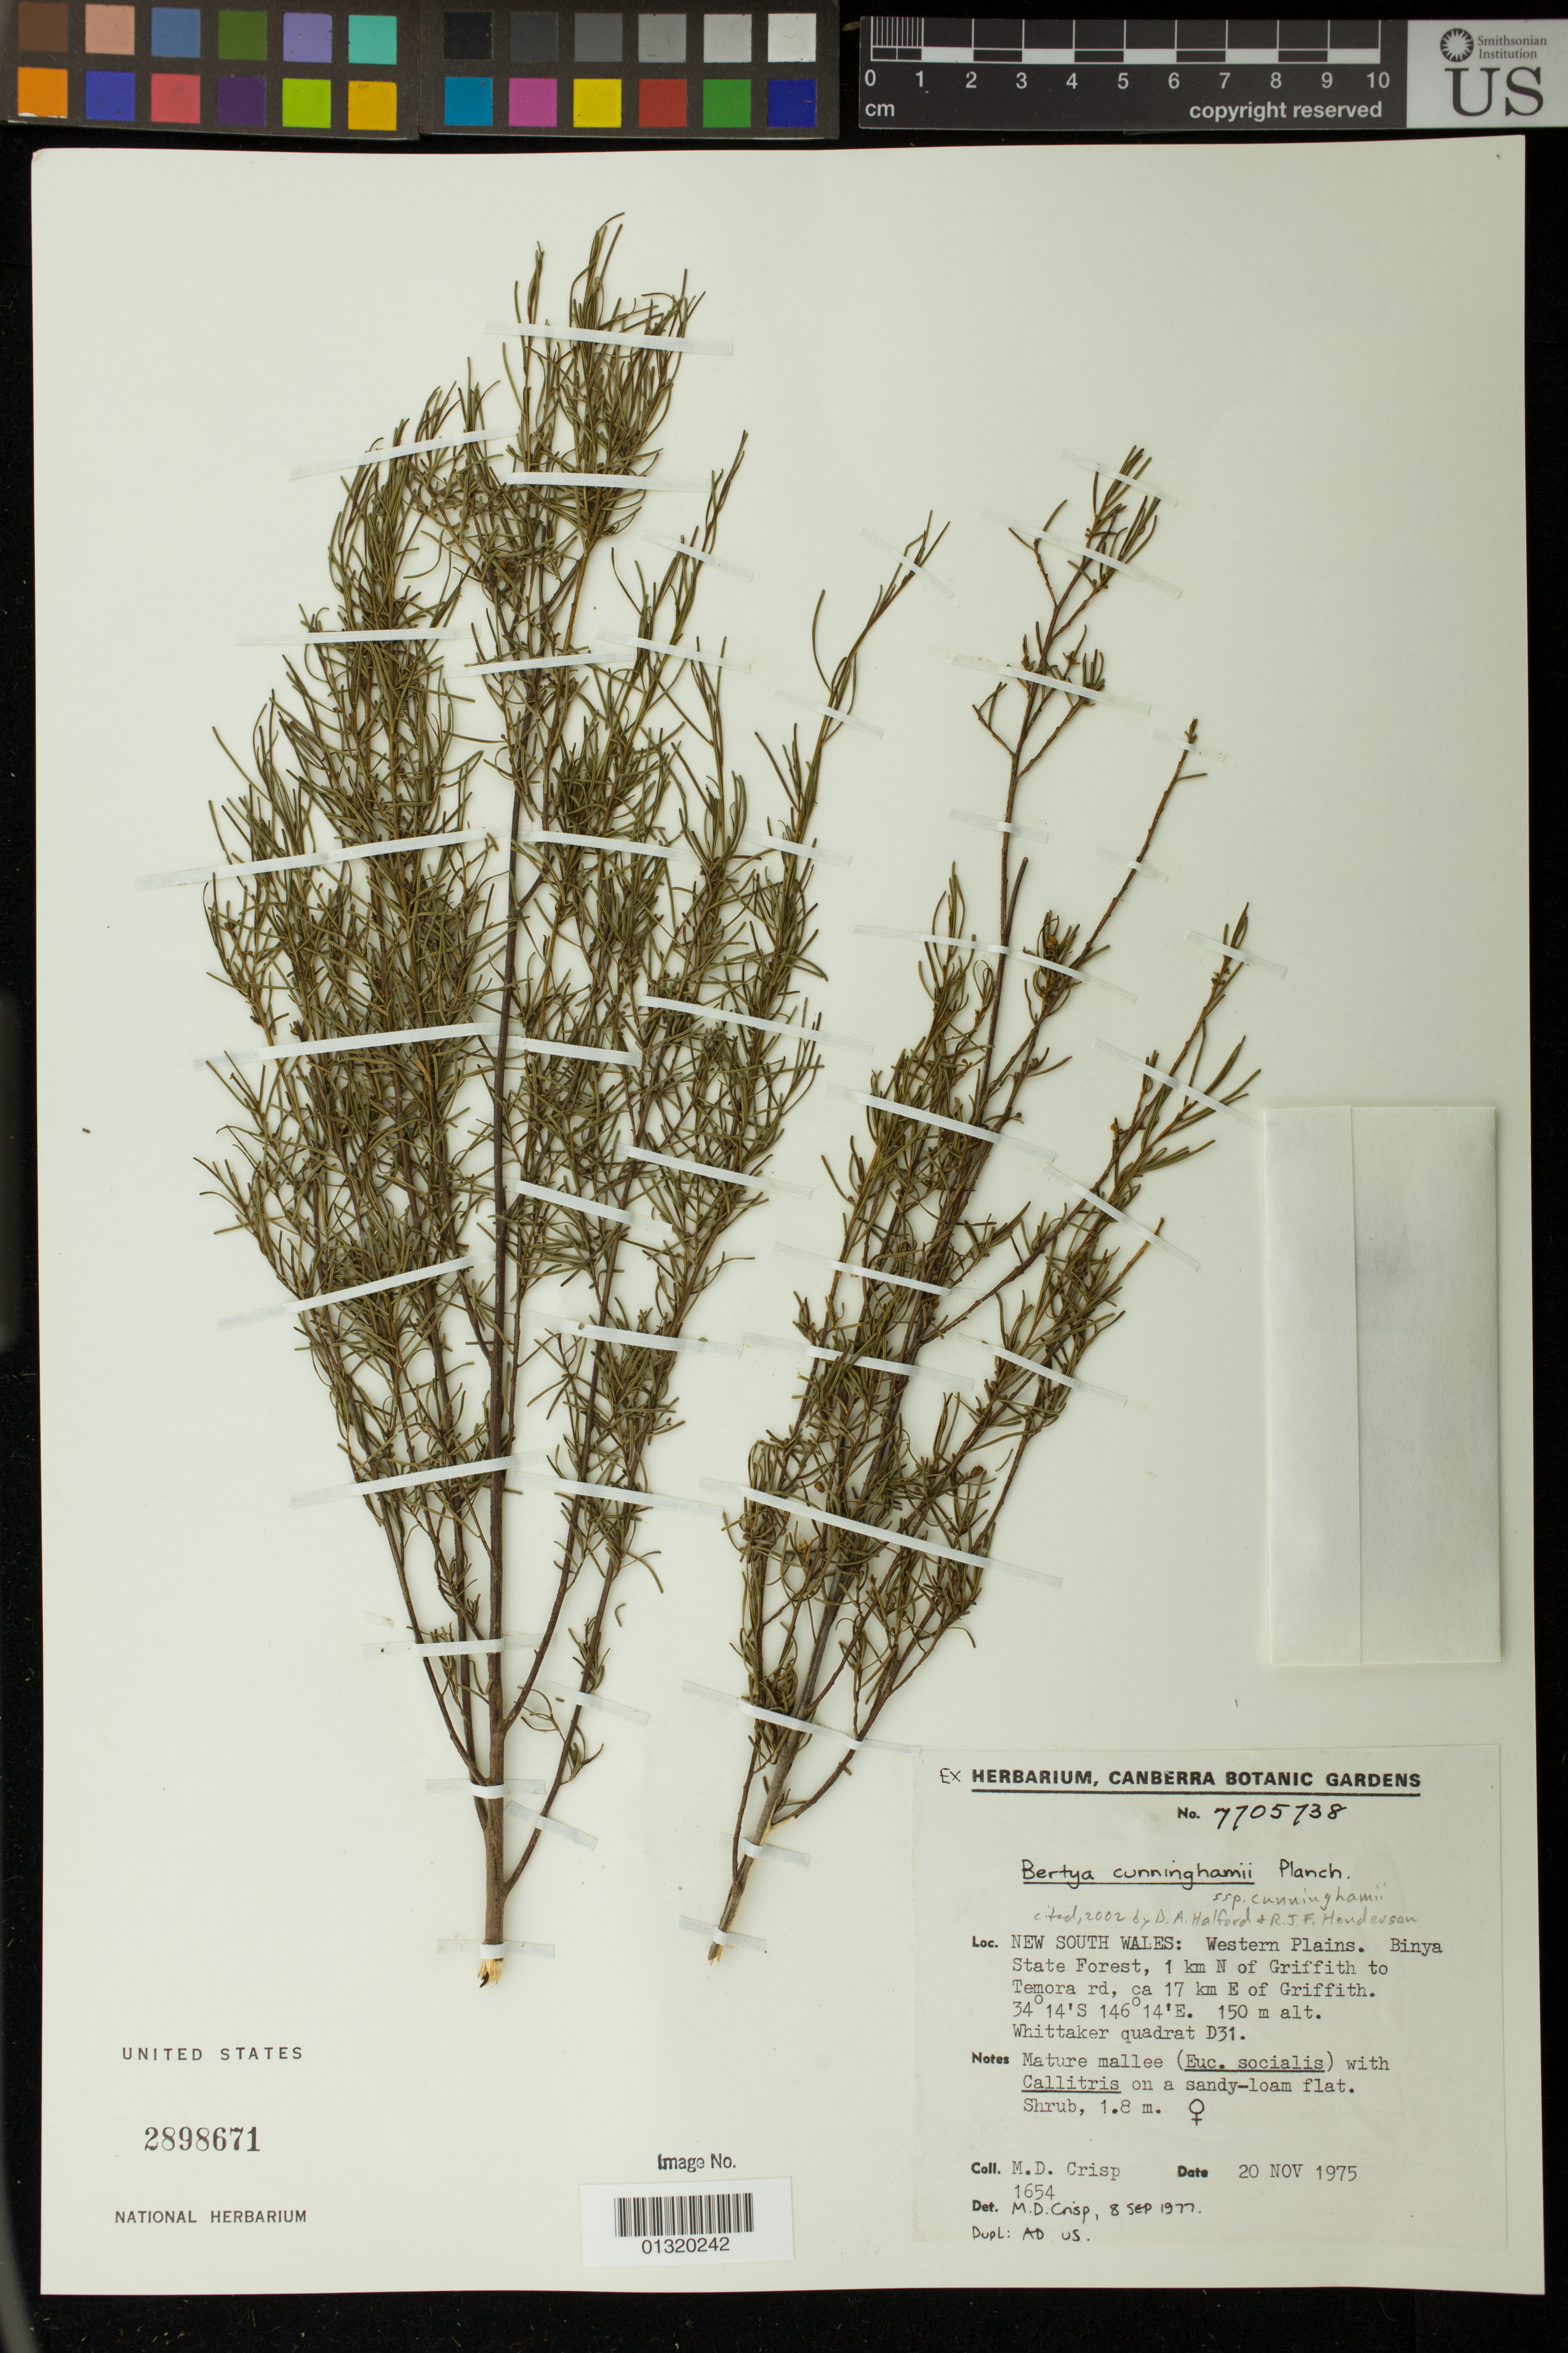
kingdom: Plantae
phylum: Tracheophyta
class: Magnoliopsida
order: Malpighiales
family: Euphorbiaceae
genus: Bertya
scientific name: Bertya cunninghamii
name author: Planch.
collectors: M. Crisp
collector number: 1654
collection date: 1975-11-20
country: Australia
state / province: New South Wales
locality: Western Plains. Binya State Forest, 1 km N of Griffith to Temora rd, ca 17 km E of Griffith.; Whittaker quadrat D31.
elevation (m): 150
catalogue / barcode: US 2898671